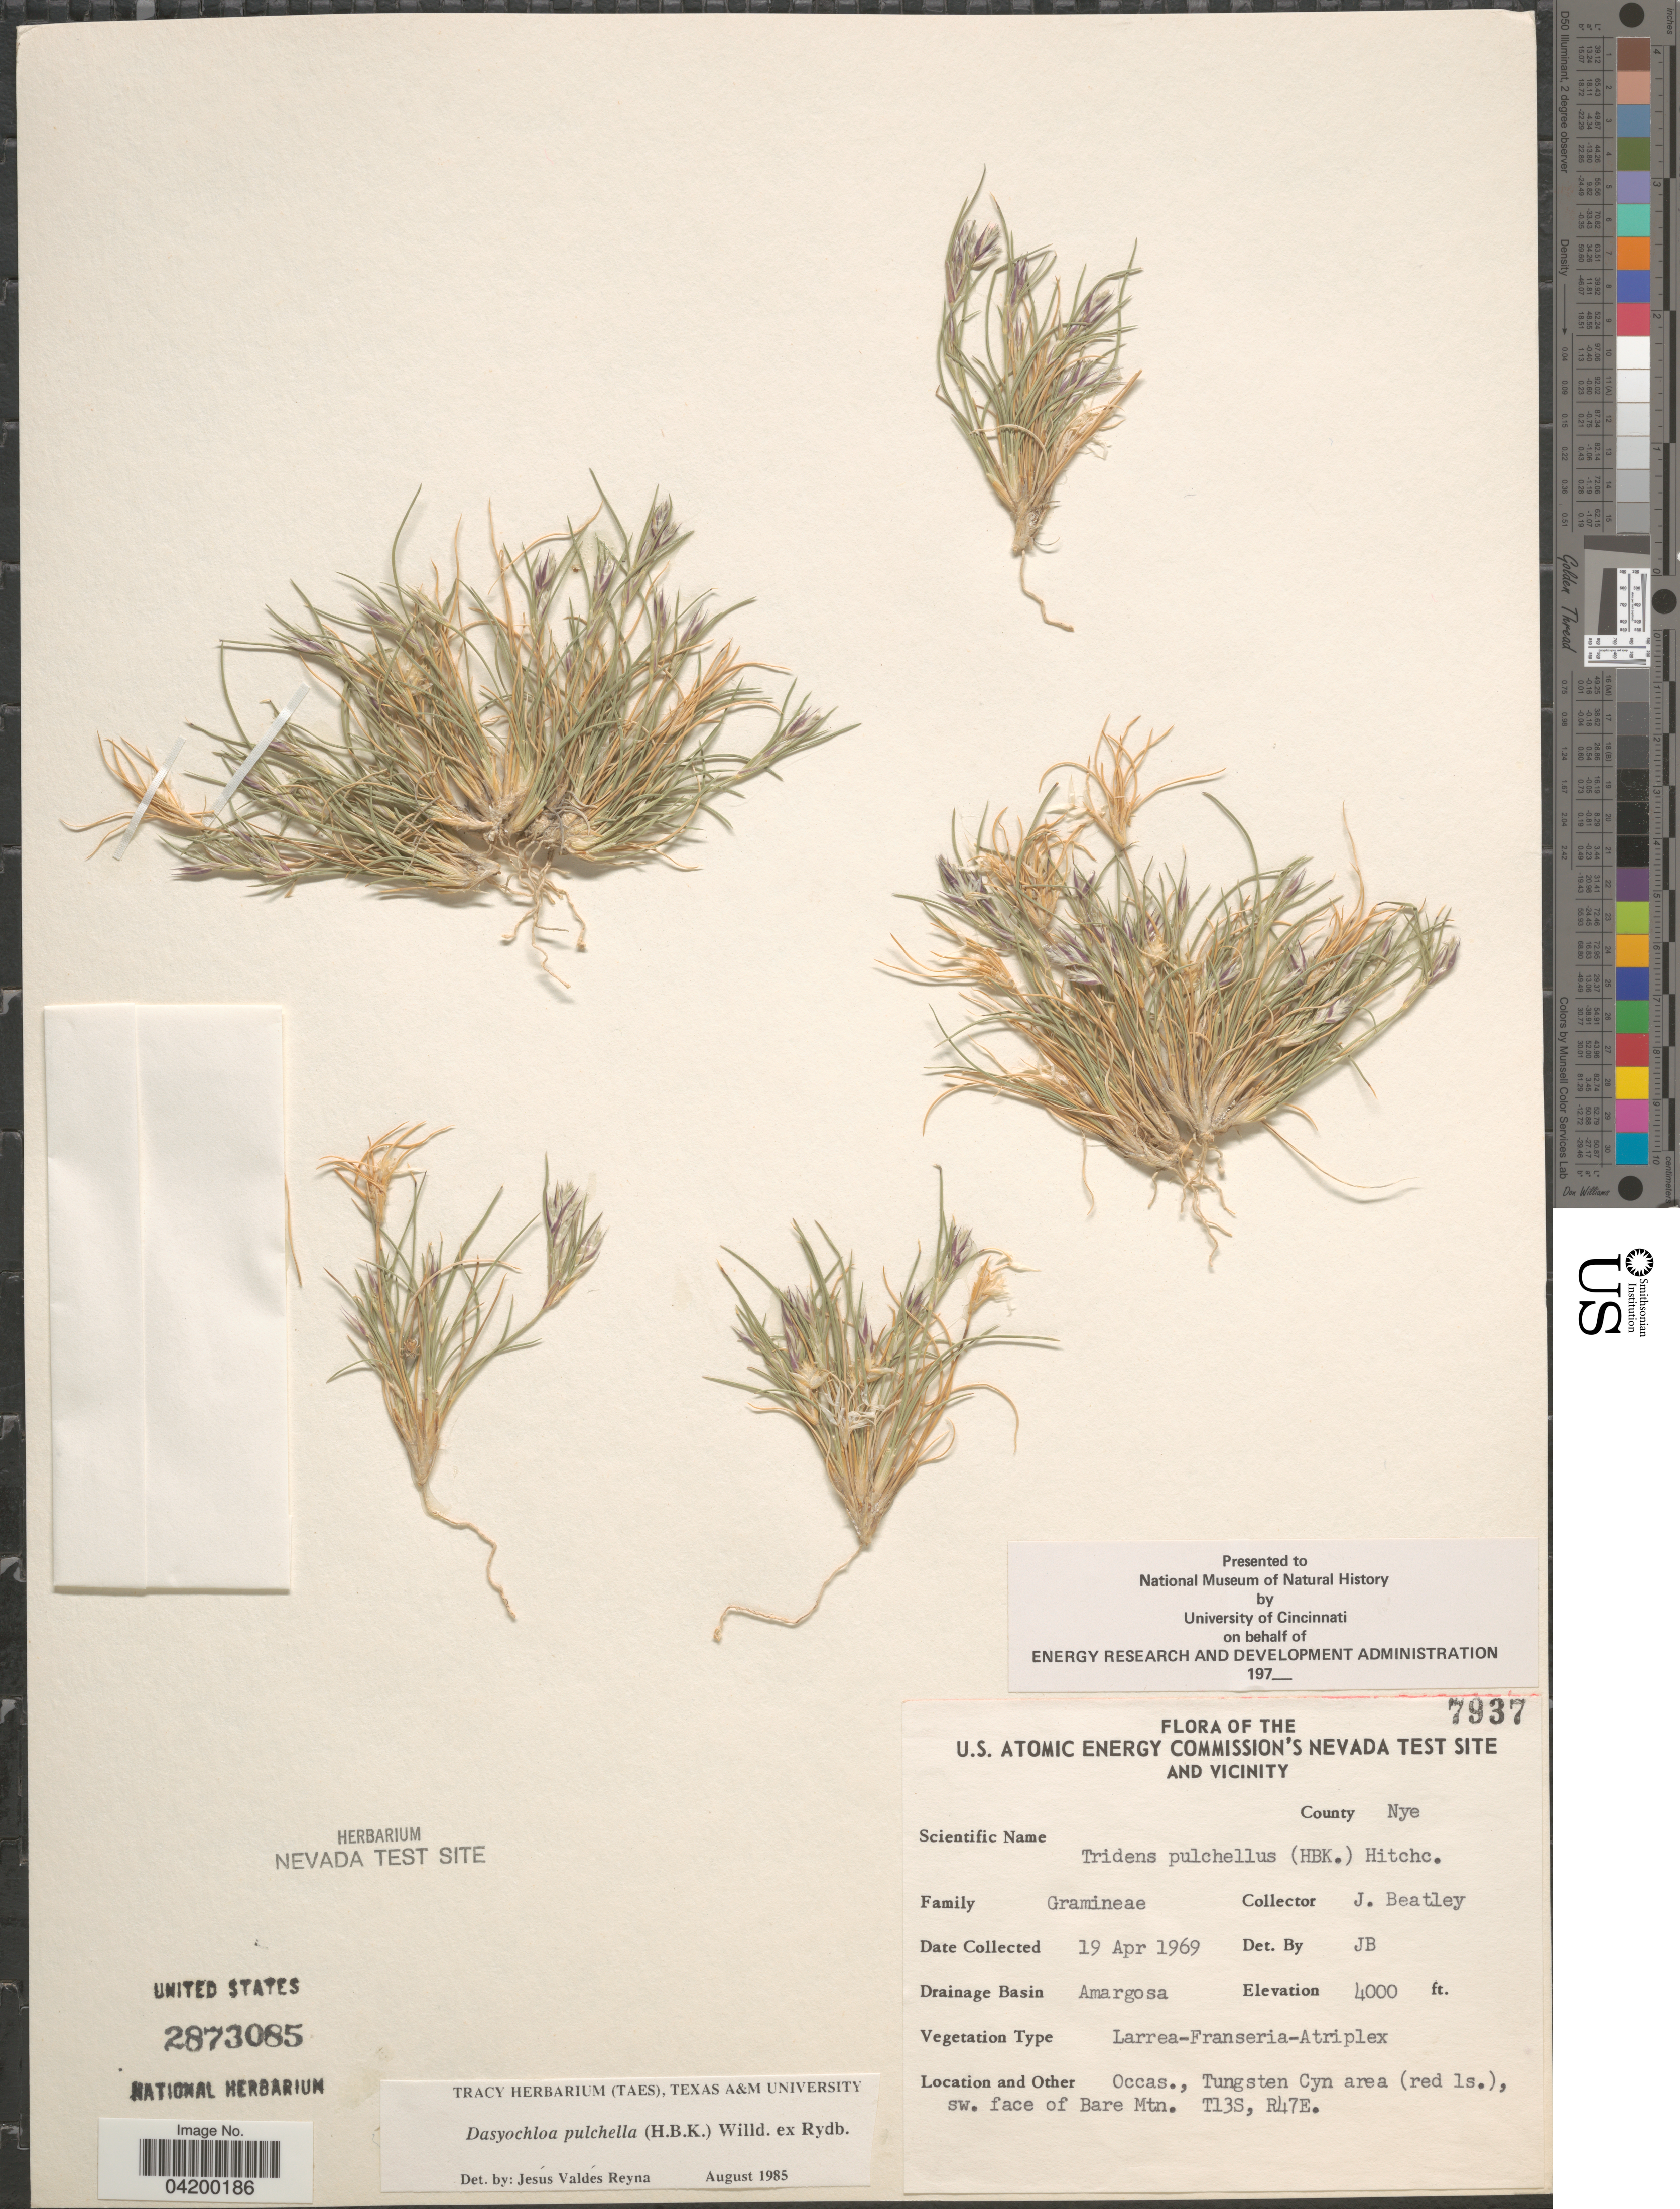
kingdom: Plantae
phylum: Tracheophyta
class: Liliopsida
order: Poales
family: Poaceae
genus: Dasyochloa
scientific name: Dasyochloa pulchella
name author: (Kunth) Willd. ex Rydb.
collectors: J. C. Beatley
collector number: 7937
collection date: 1969-04-19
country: United States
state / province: Nevada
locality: U.S. Atomic Energy Commission's Nevada Test Site and Vicinity. County Nye. Drainage Basin Amargosa. Occas., Tungsten Cyn area (red Is.), sw. face of Bare Mtn. T13S, R47E.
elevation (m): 1219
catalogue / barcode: US 2873085